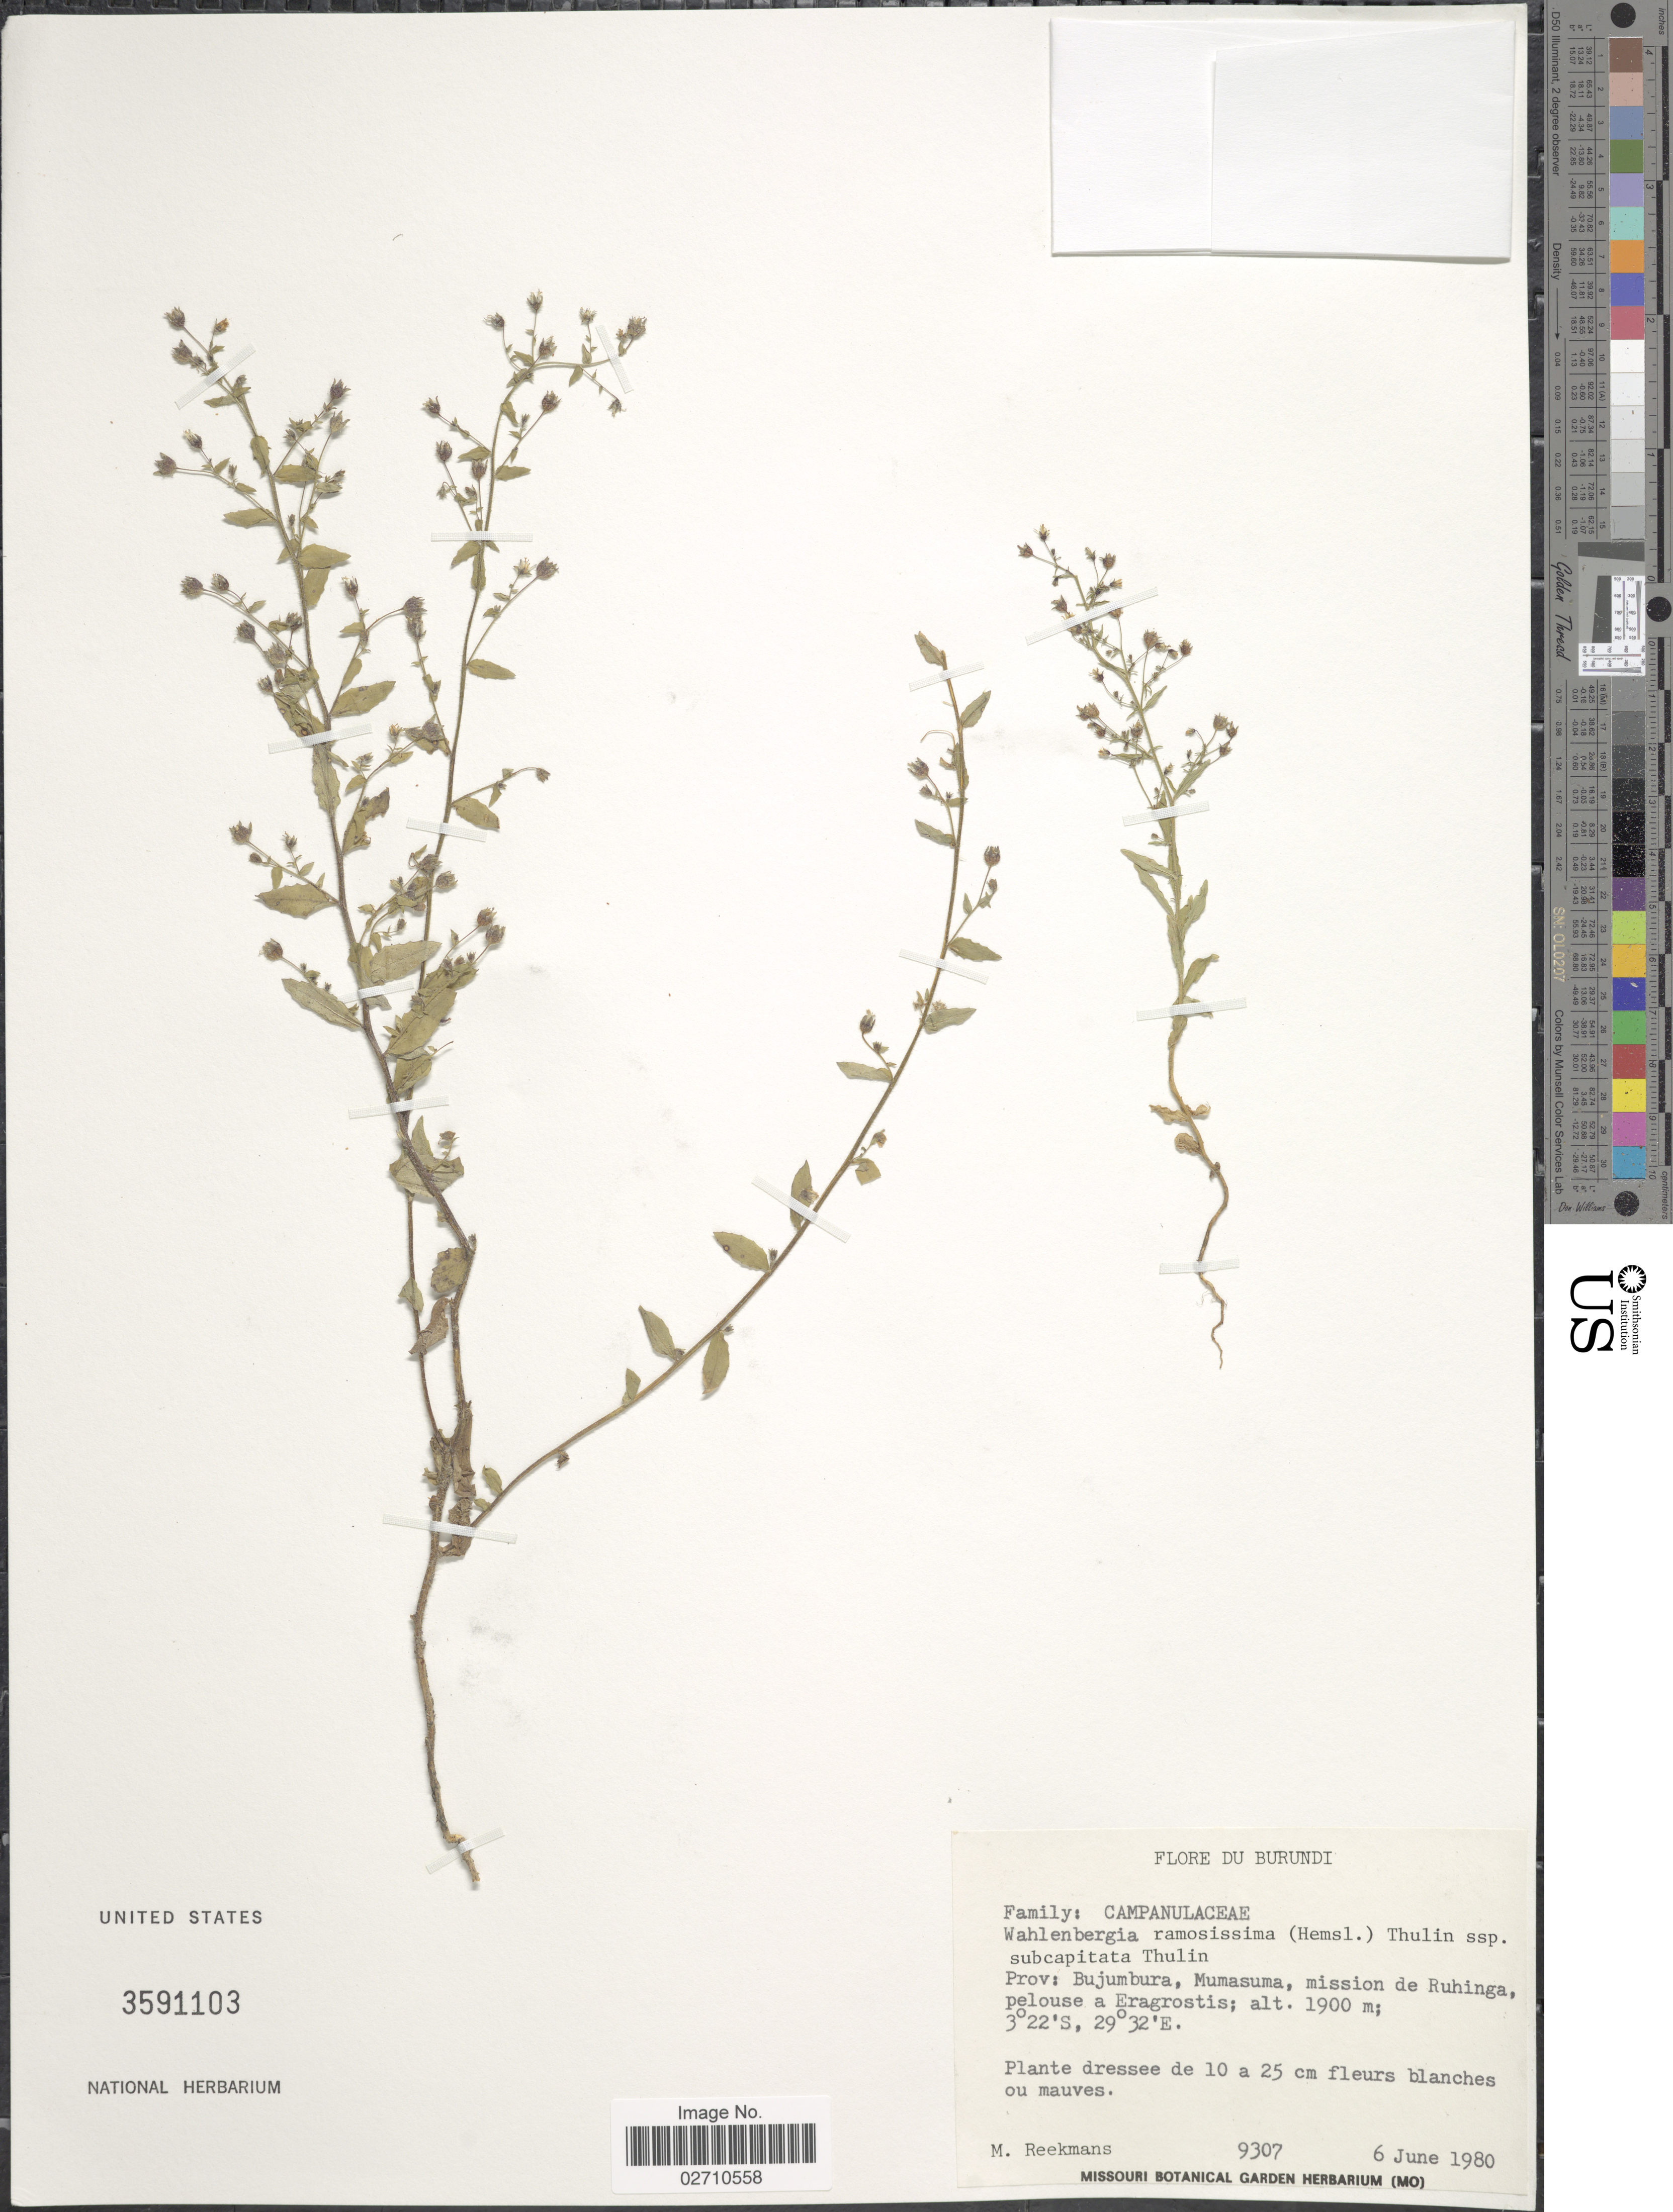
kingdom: Plantae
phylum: Tracheophyta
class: Magnoliopsida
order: Asterales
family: Campanulaceae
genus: Wahlenbergia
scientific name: Wahlenbergia ramosissima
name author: (Hemsl.) Thulin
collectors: M. Reekmans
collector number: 9307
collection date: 1980-06-06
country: Burundi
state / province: Bujumura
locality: Mumasuma, mission de Ruhinga, pelouse a Eragrostis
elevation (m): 1900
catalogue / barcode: US 3591103